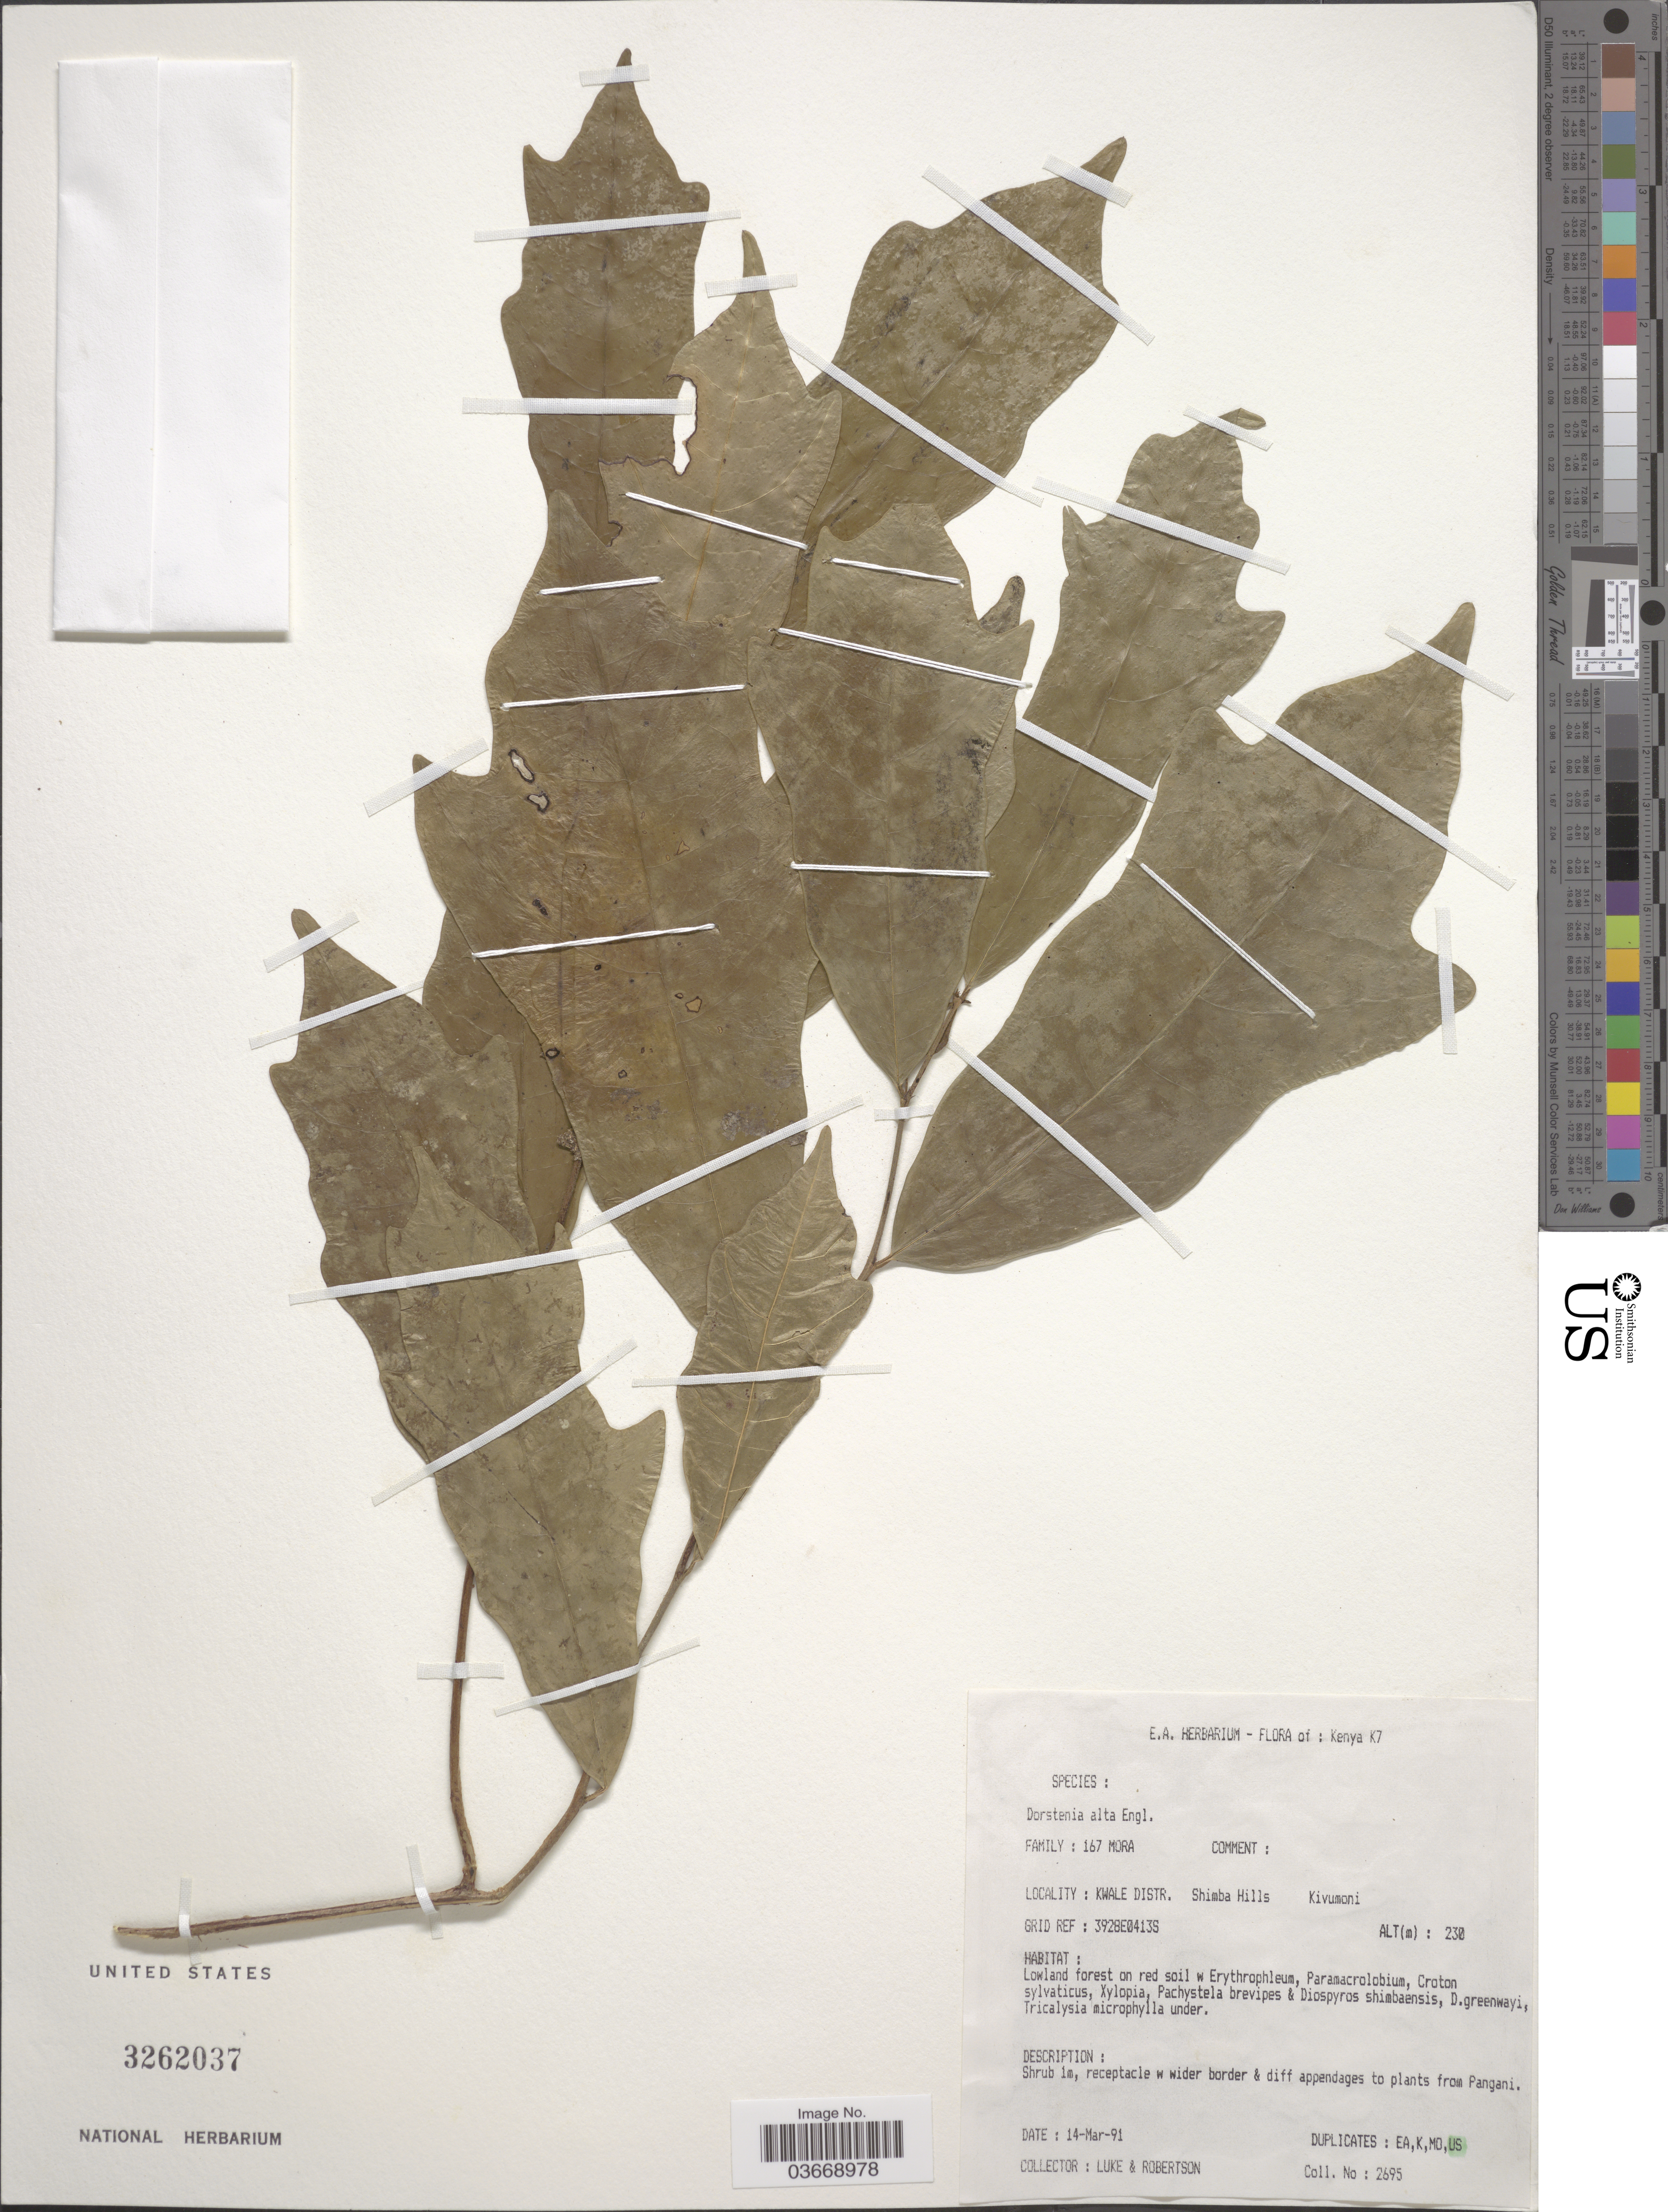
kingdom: Plantae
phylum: Tracheophyta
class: Magnoliopsida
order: Rosales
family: Moraceae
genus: Hijmania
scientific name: Hijmania alta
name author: (Engl.) M.D.M. Vianna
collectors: -. Luke & -. Robertson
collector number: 2695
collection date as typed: Transcribed d/m/y: 14/3/91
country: Kenya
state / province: Kwale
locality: K7. Kwale Distr. Shimba Hills, Kivumoni. Grif Ref: 3928E0413S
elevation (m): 230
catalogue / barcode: US 3262037